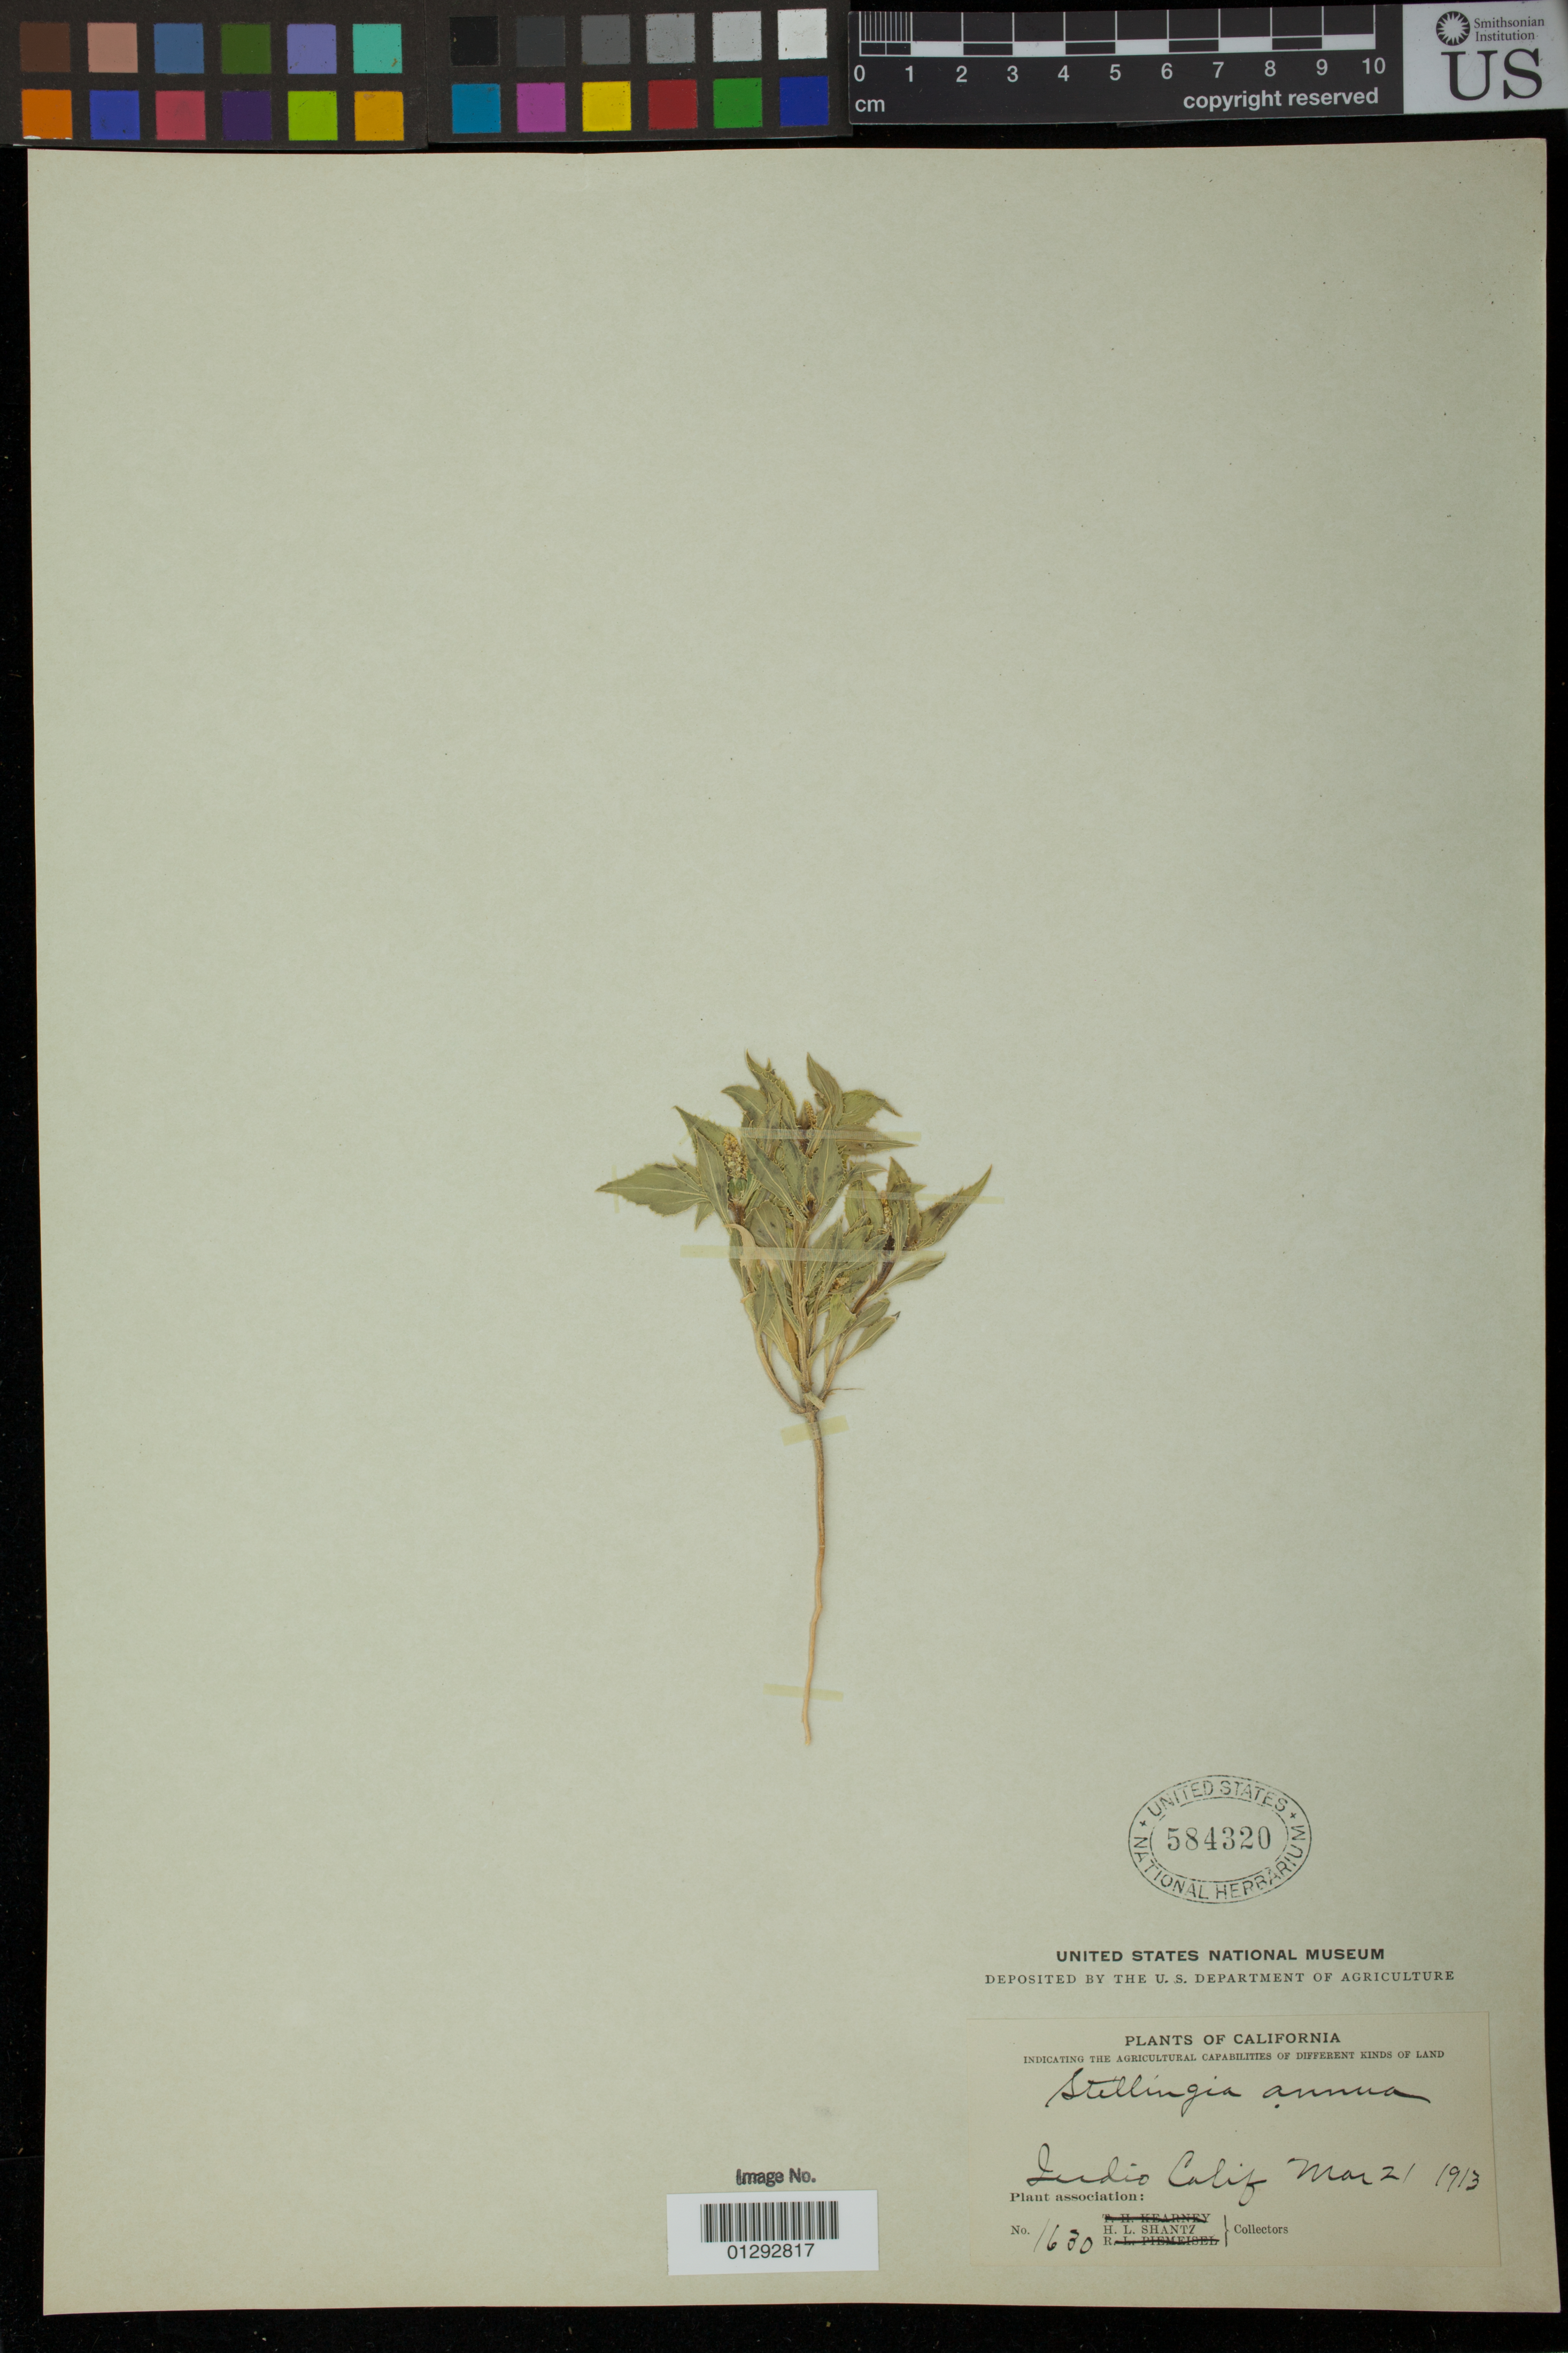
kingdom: Plantae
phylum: Tracheophyta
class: Magnoliopsida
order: Malpighiales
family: Euphorbiaceae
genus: Stillingia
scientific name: Stillingia spinulosa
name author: Torr.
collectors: H. Shantz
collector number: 1630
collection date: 1913-03-21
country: United States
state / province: California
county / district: Riverside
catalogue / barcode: US 584320